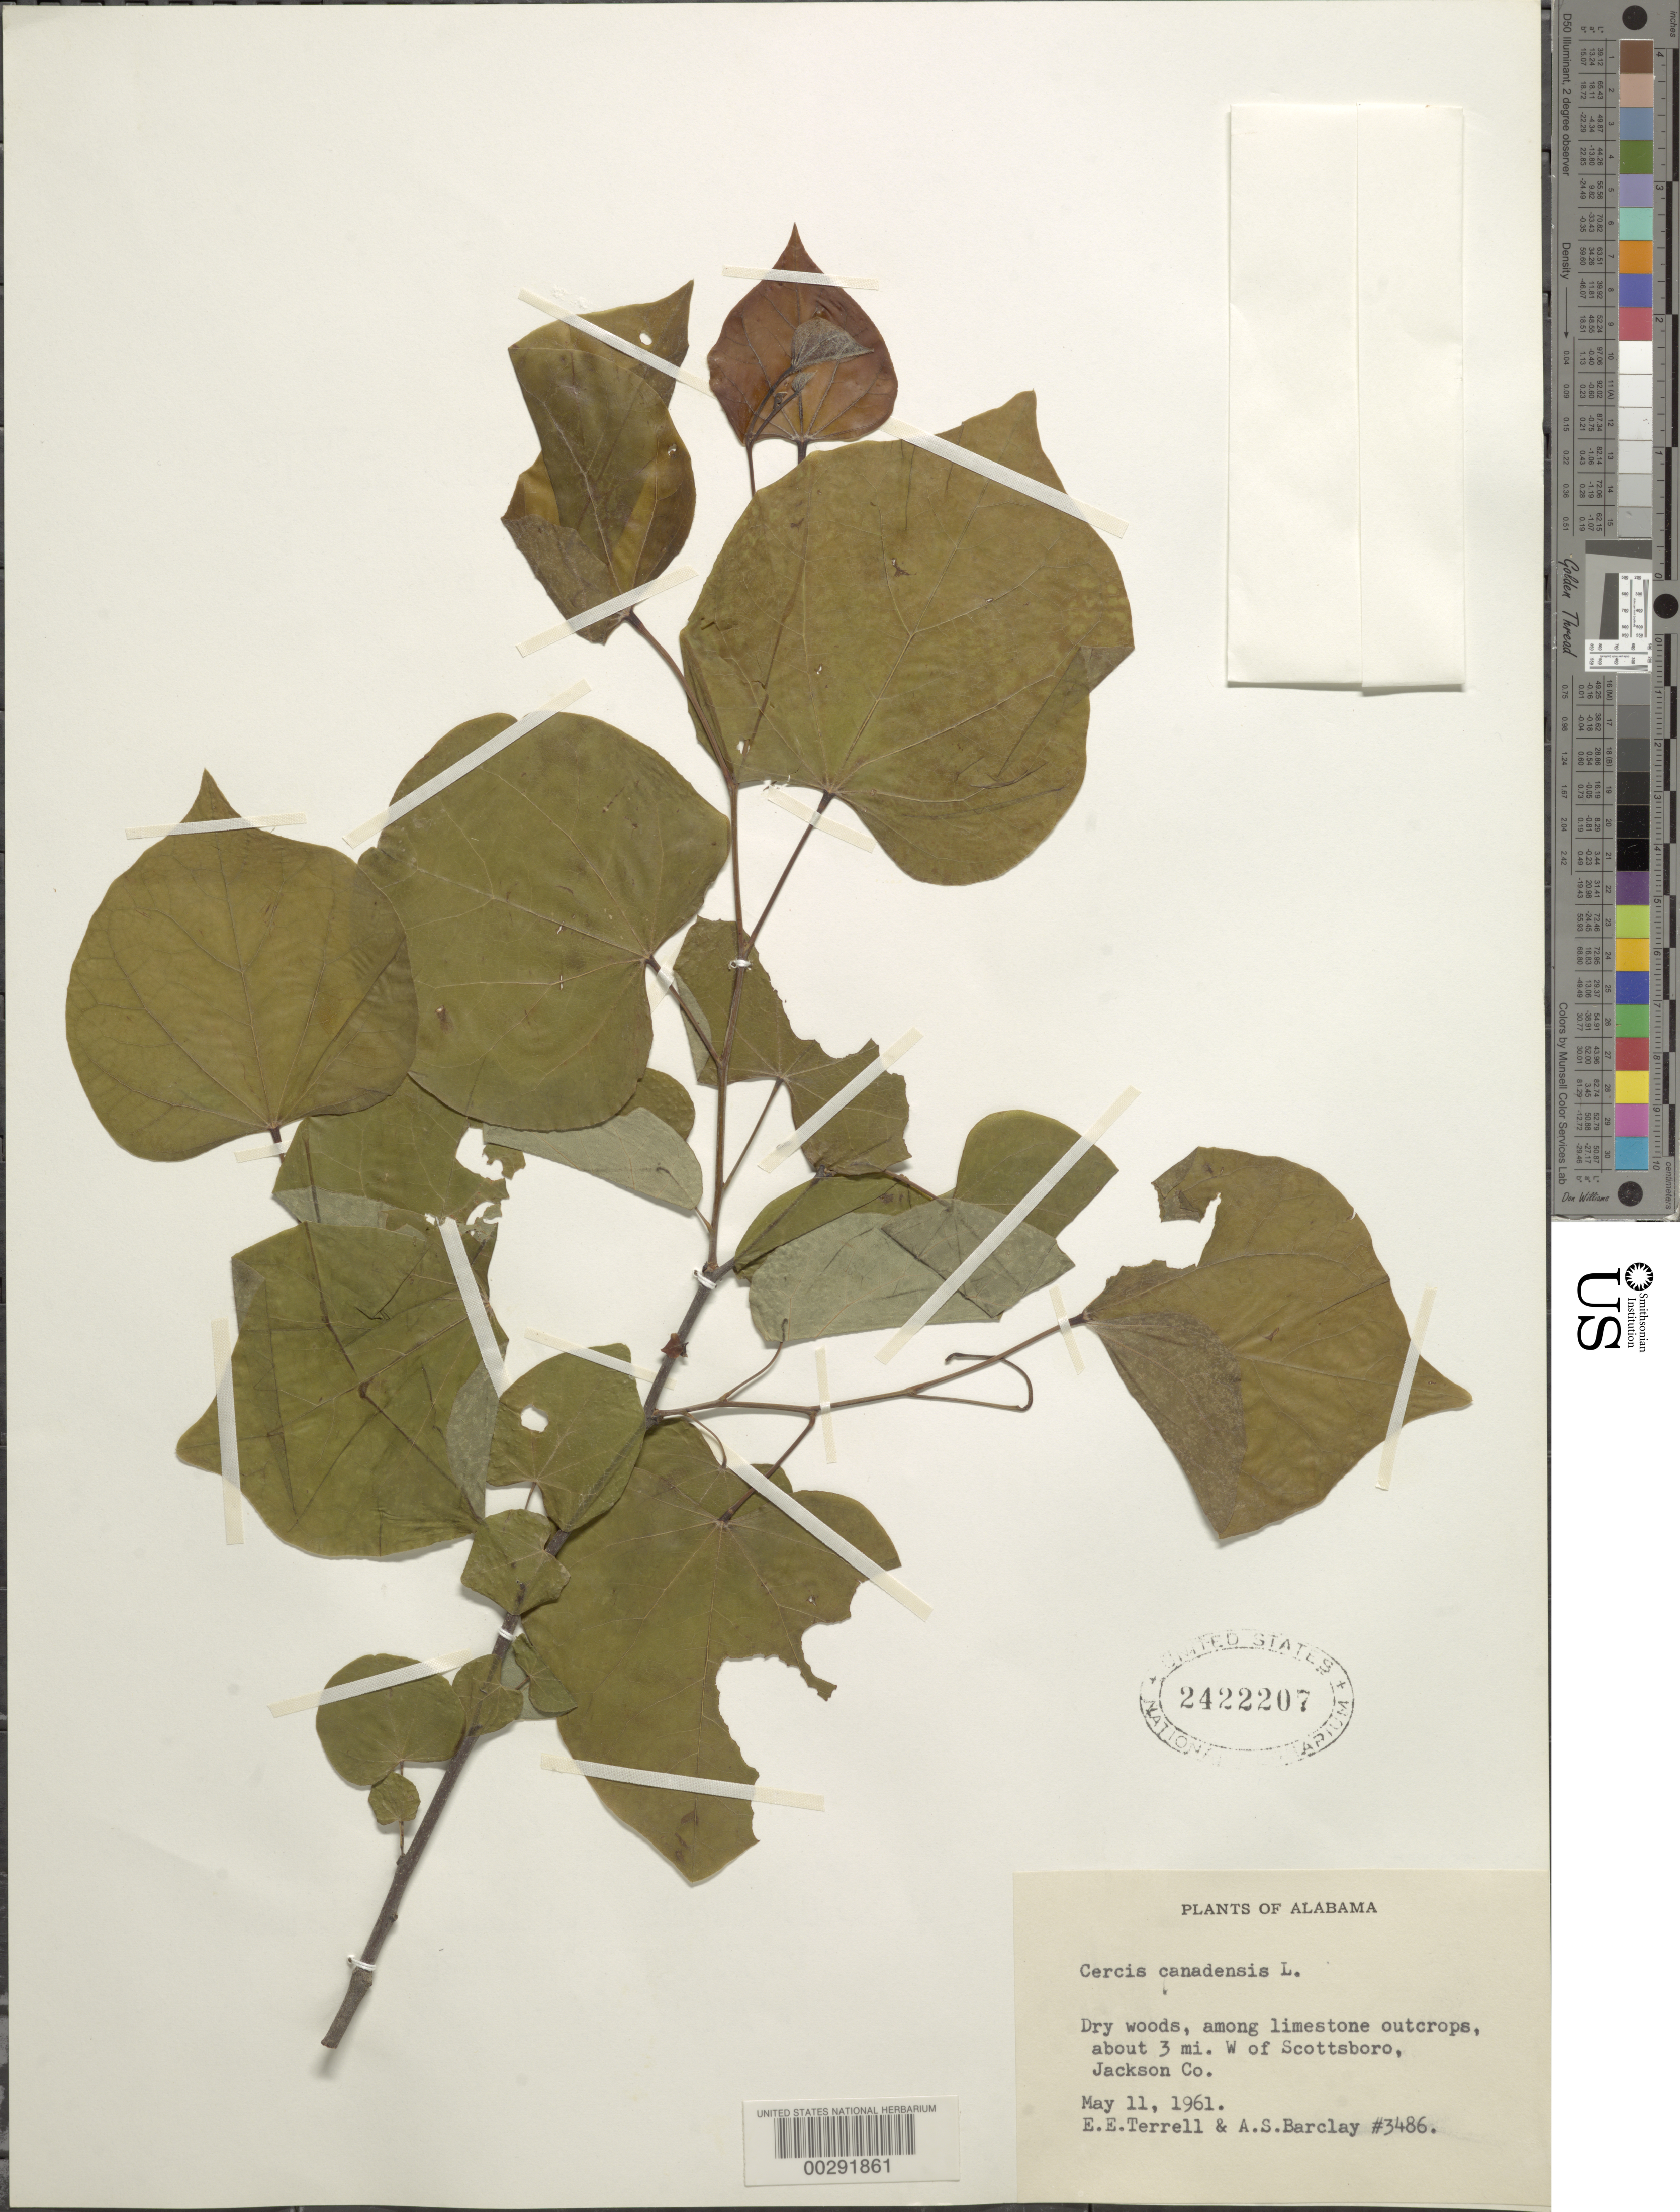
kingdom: Plantae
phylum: Tracheophyta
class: Magnoliopsida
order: Fabales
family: Fabaceae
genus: Cercis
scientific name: Cercis canadensis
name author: L.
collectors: E. E. Terrell & A. S. Barclay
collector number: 3486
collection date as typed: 11 May 1961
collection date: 1961-05-11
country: United States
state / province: Alabama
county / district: Jackson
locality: About 3 mi w of scottsboro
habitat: Dry woods, among limestone outcrops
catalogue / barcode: US 2422207